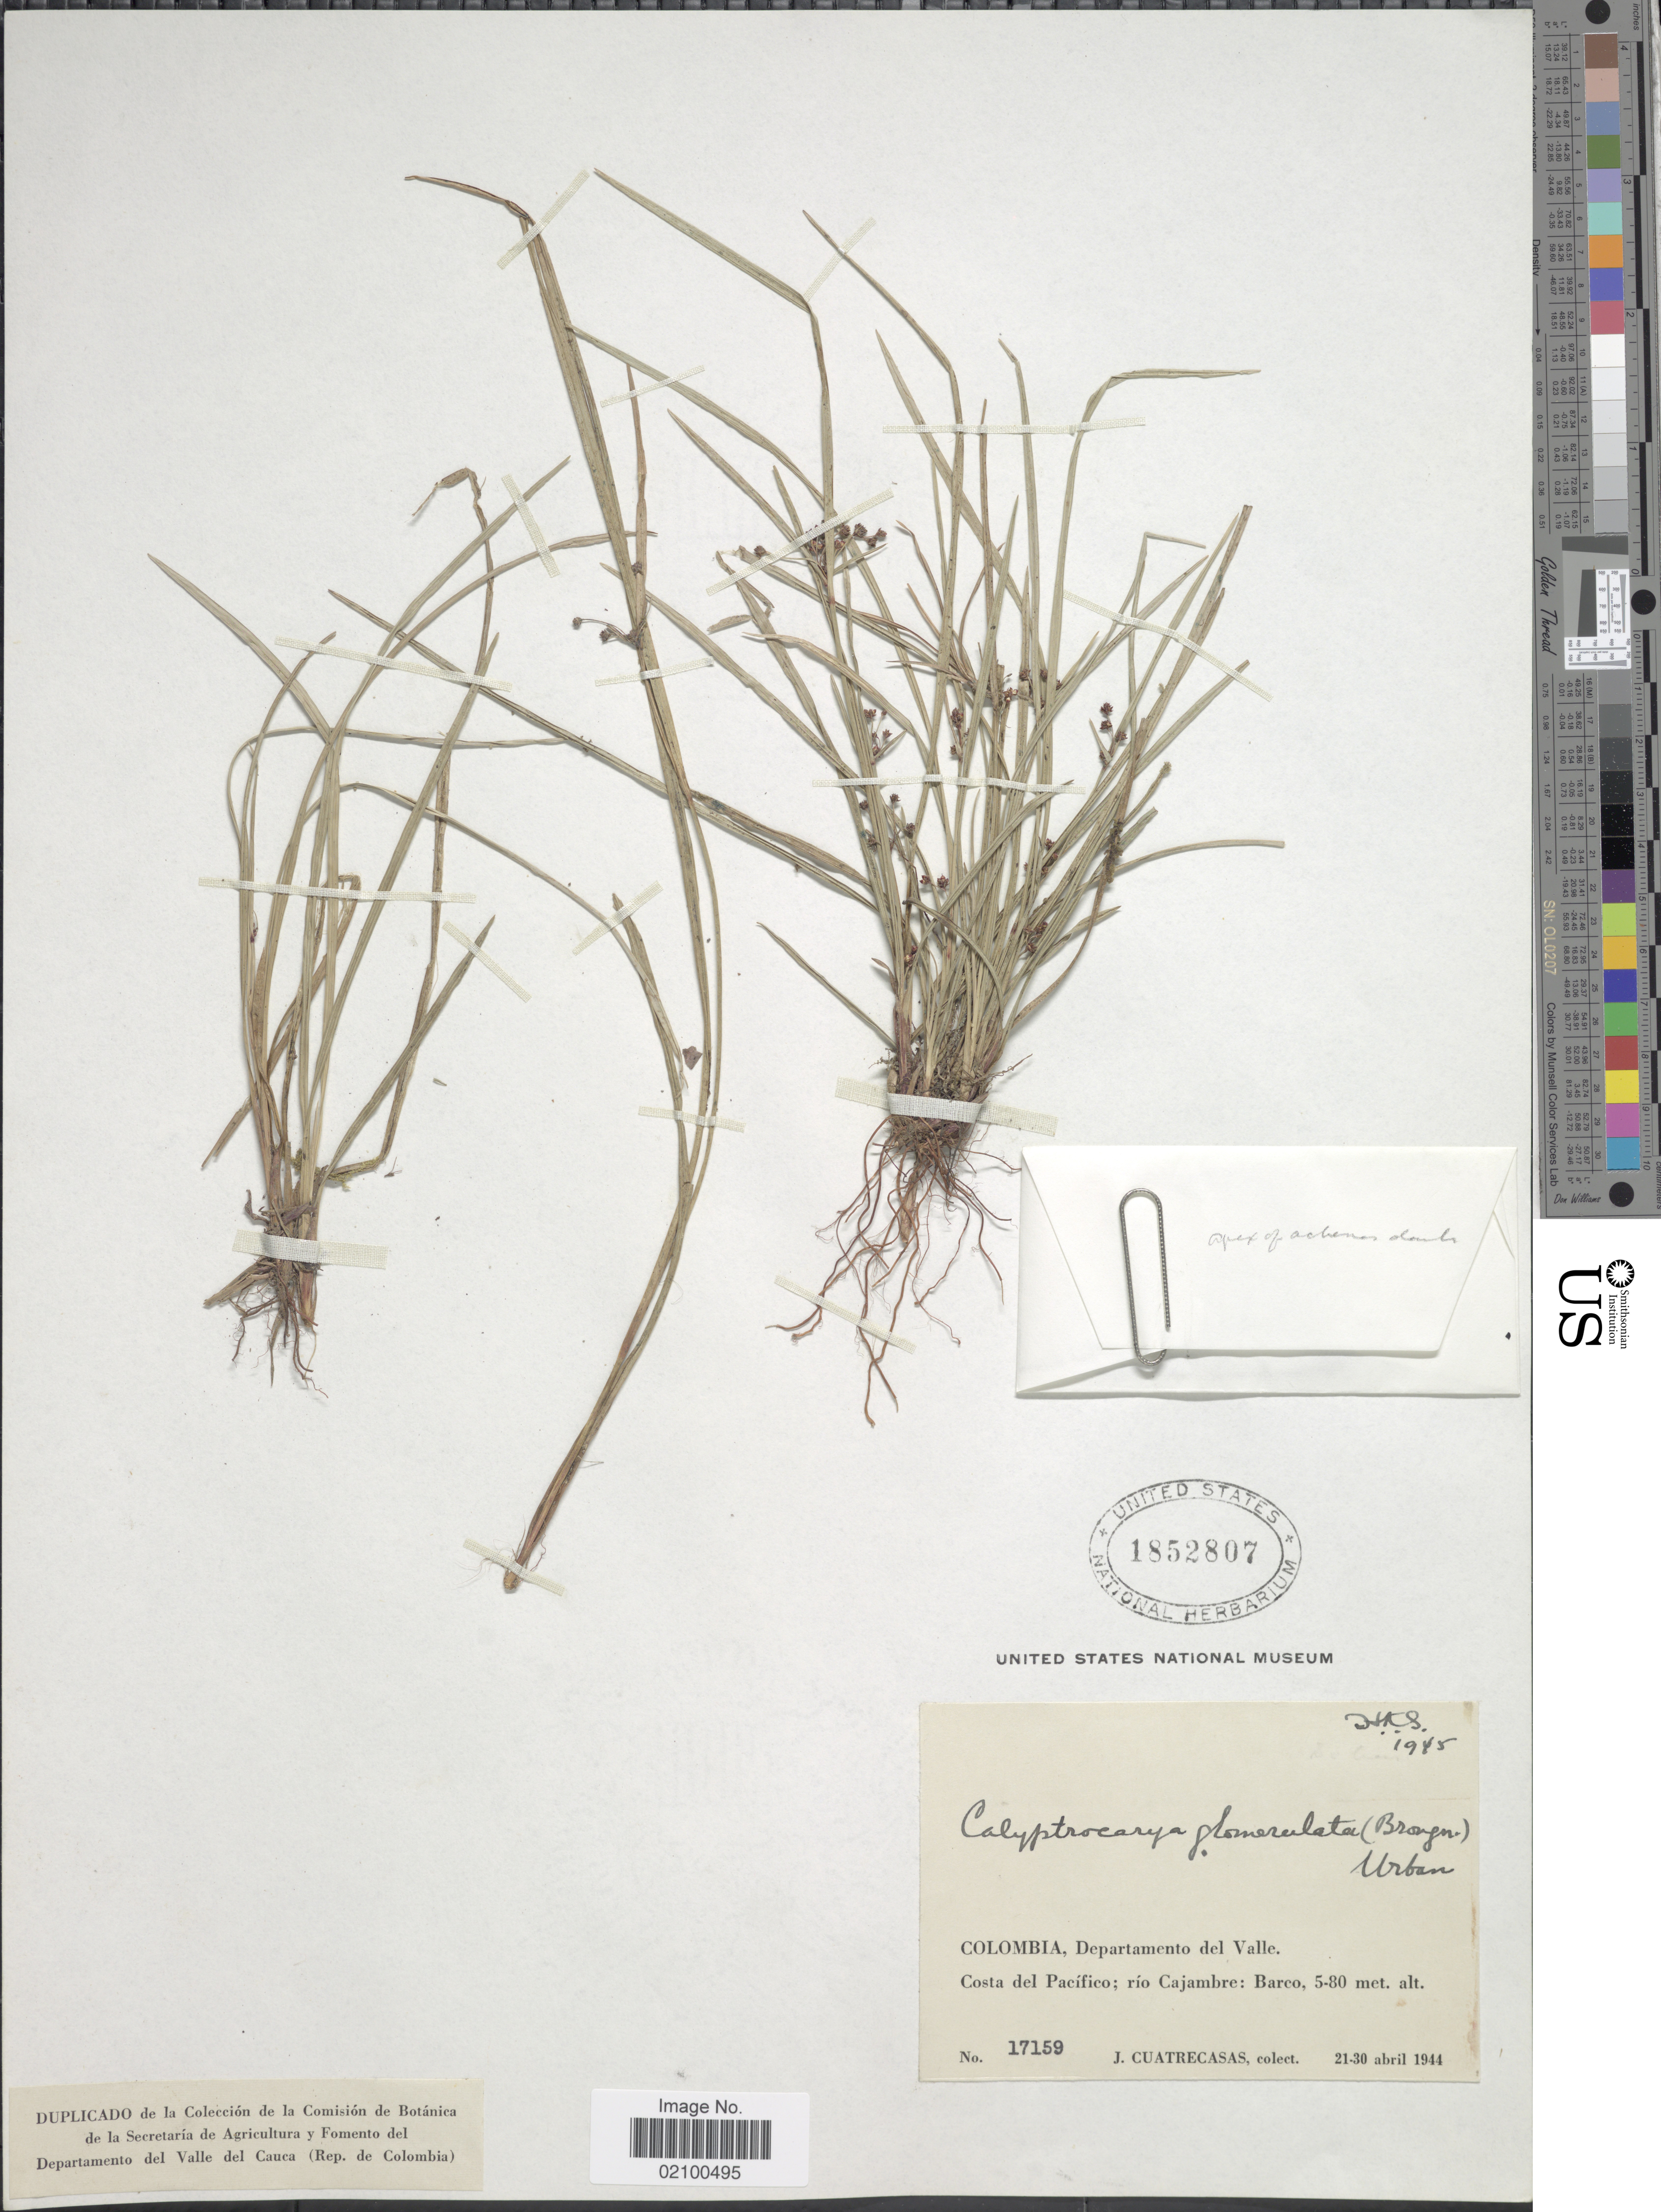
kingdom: Plantae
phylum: Tracheophyta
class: Liliopsida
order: Poales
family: Cyperaceae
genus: Calyptrocarya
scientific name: Calyptrocarya glomerulata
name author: (Brongn.) Urb.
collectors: J. Cuatrecasas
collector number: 17159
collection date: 1944-04-21/1944-04-30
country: Colombia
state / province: Valle del Cauca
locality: Departamento del Valle. Costa del Pacifico; rio Cajambre: Barco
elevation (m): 5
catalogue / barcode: US 1852807